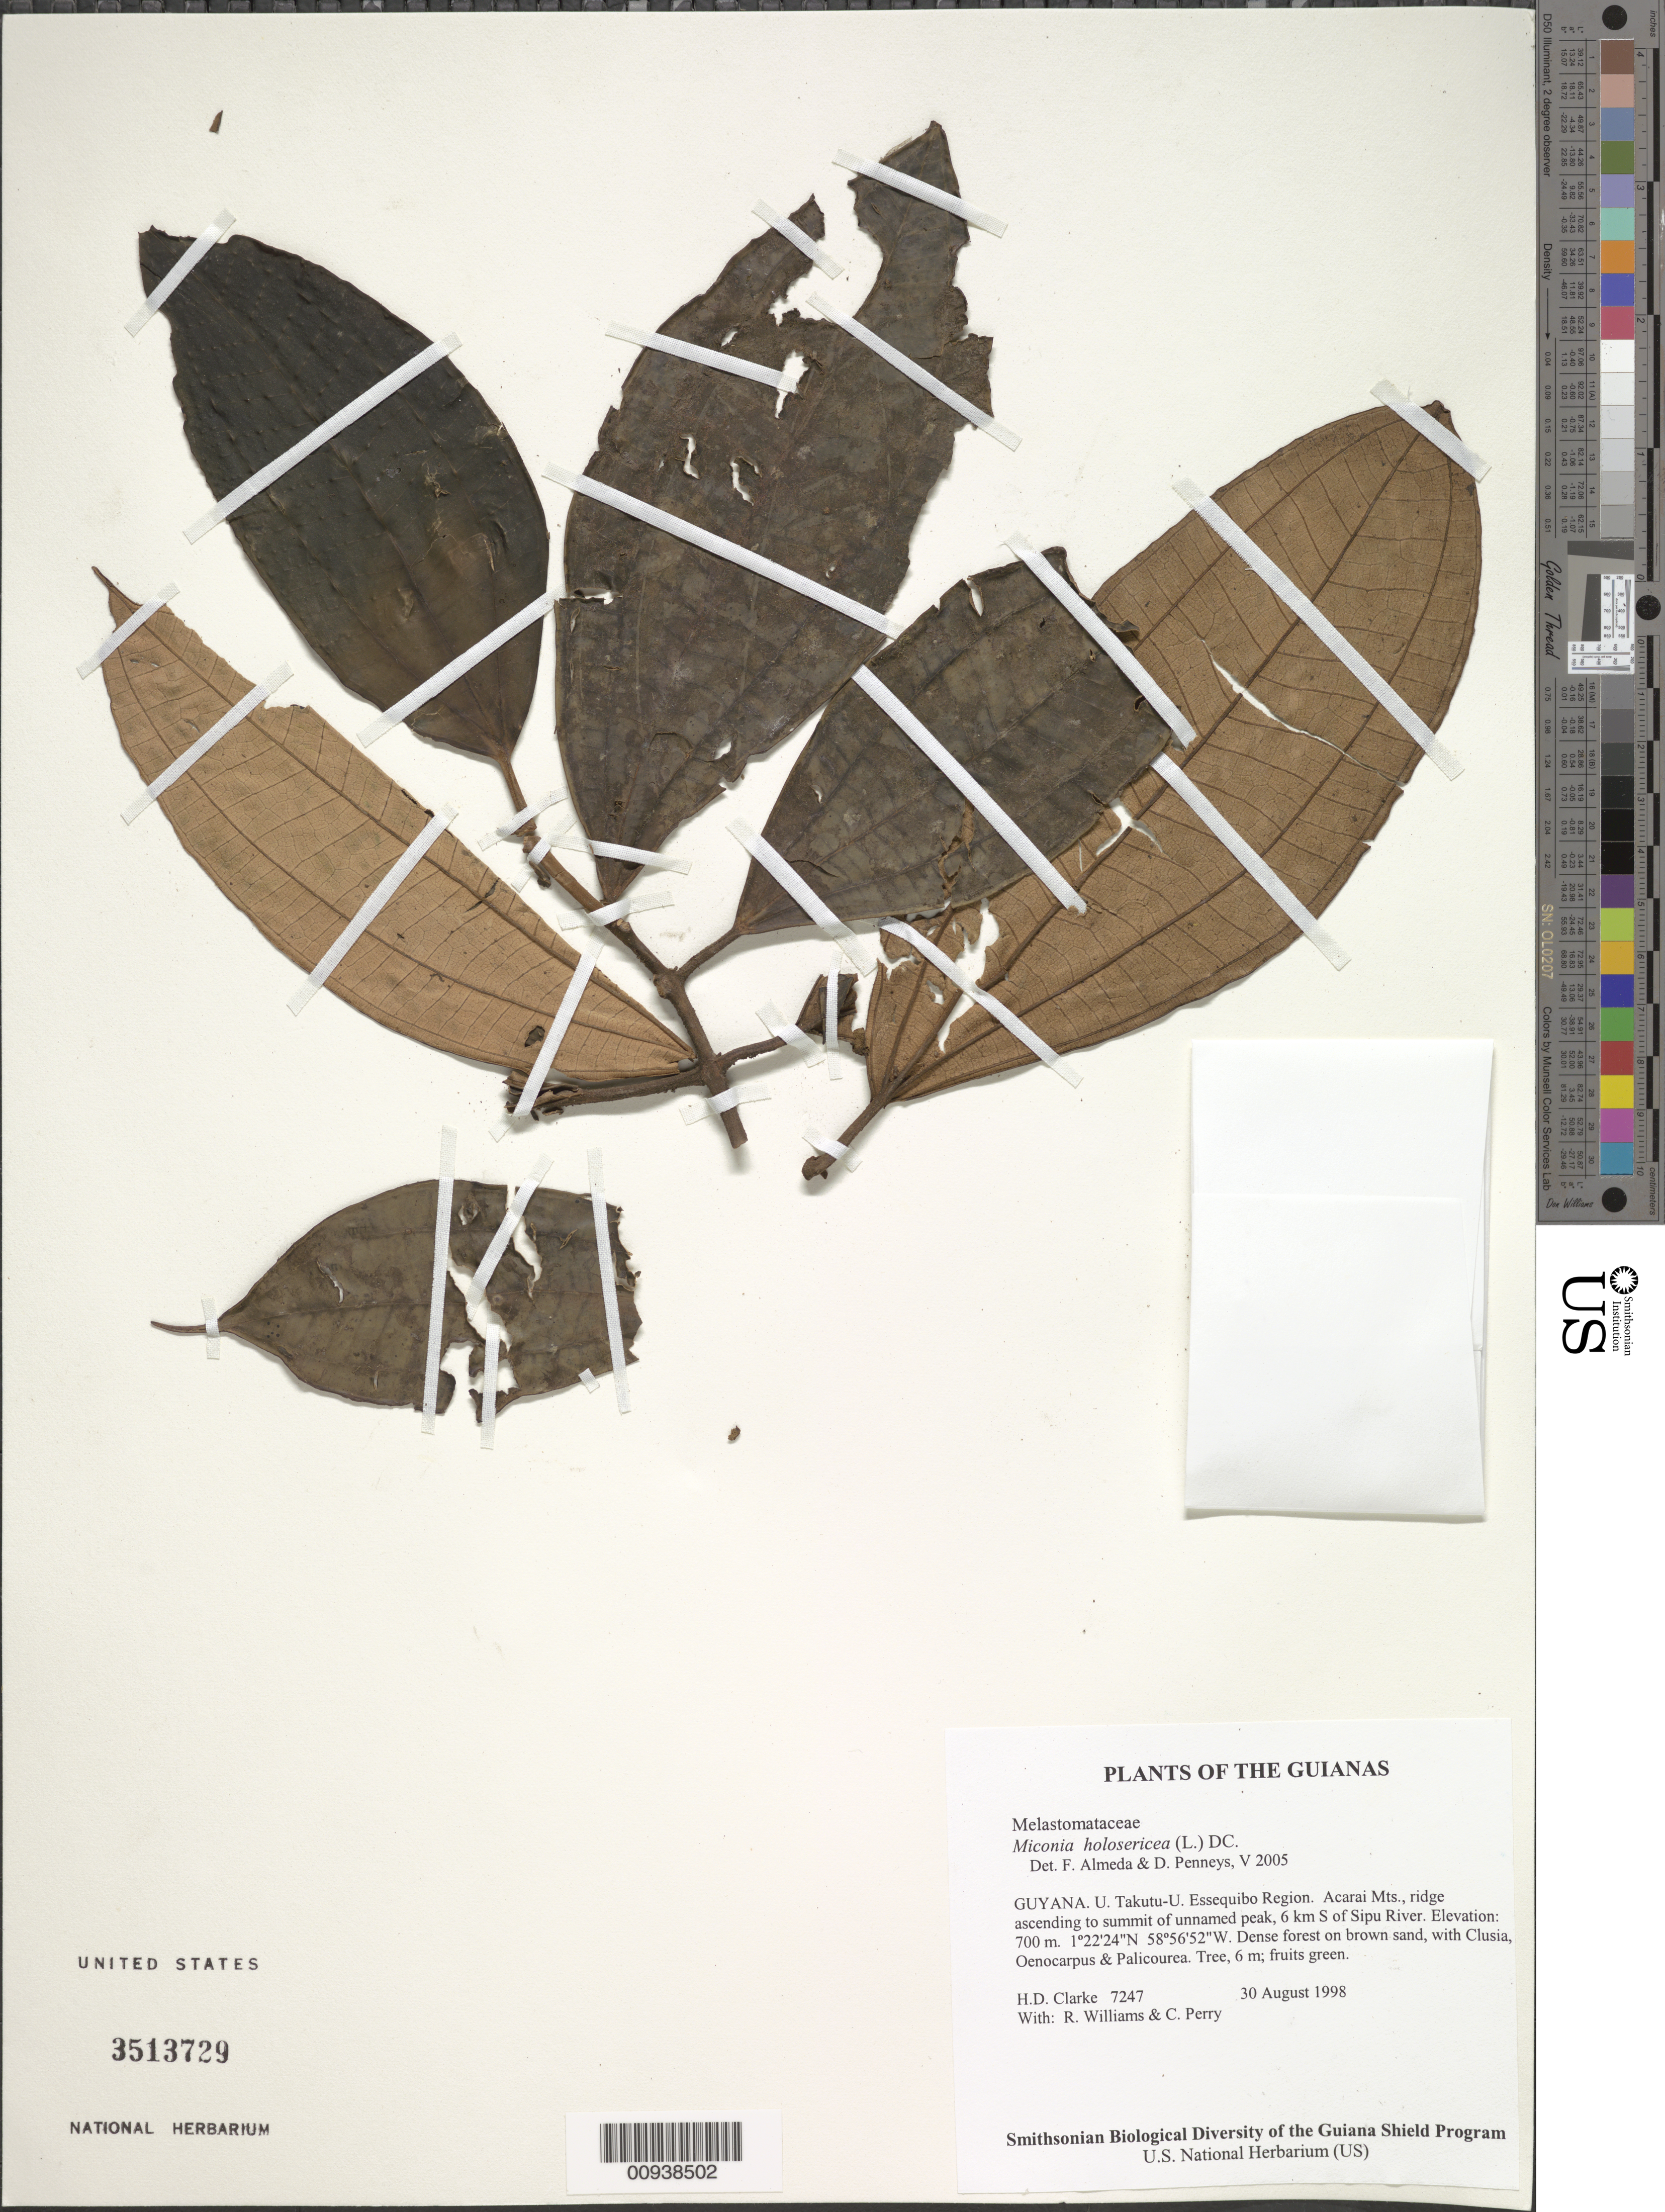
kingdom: Plantae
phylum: Tracheophyta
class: Magnoliopsida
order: Myrtales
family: Melastomataceae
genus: Miconia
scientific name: Miconia holosericea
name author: (L.) DC.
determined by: Almeda, F.; Penneys, D. S.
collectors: H. D. Clarke, R. Williams & C. Perry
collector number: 7247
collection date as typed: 30 August 1998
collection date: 1998-08-30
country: Guyana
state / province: U. Takutu-U. Essequibo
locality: Acarai Mts., ridge ascending to summit of unnamed peak, 6 km S of Sipu River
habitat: Dense forest on brown sand, with Clusia, Oenocarpus & Palicourea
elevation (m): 700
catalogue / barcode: US 3513729